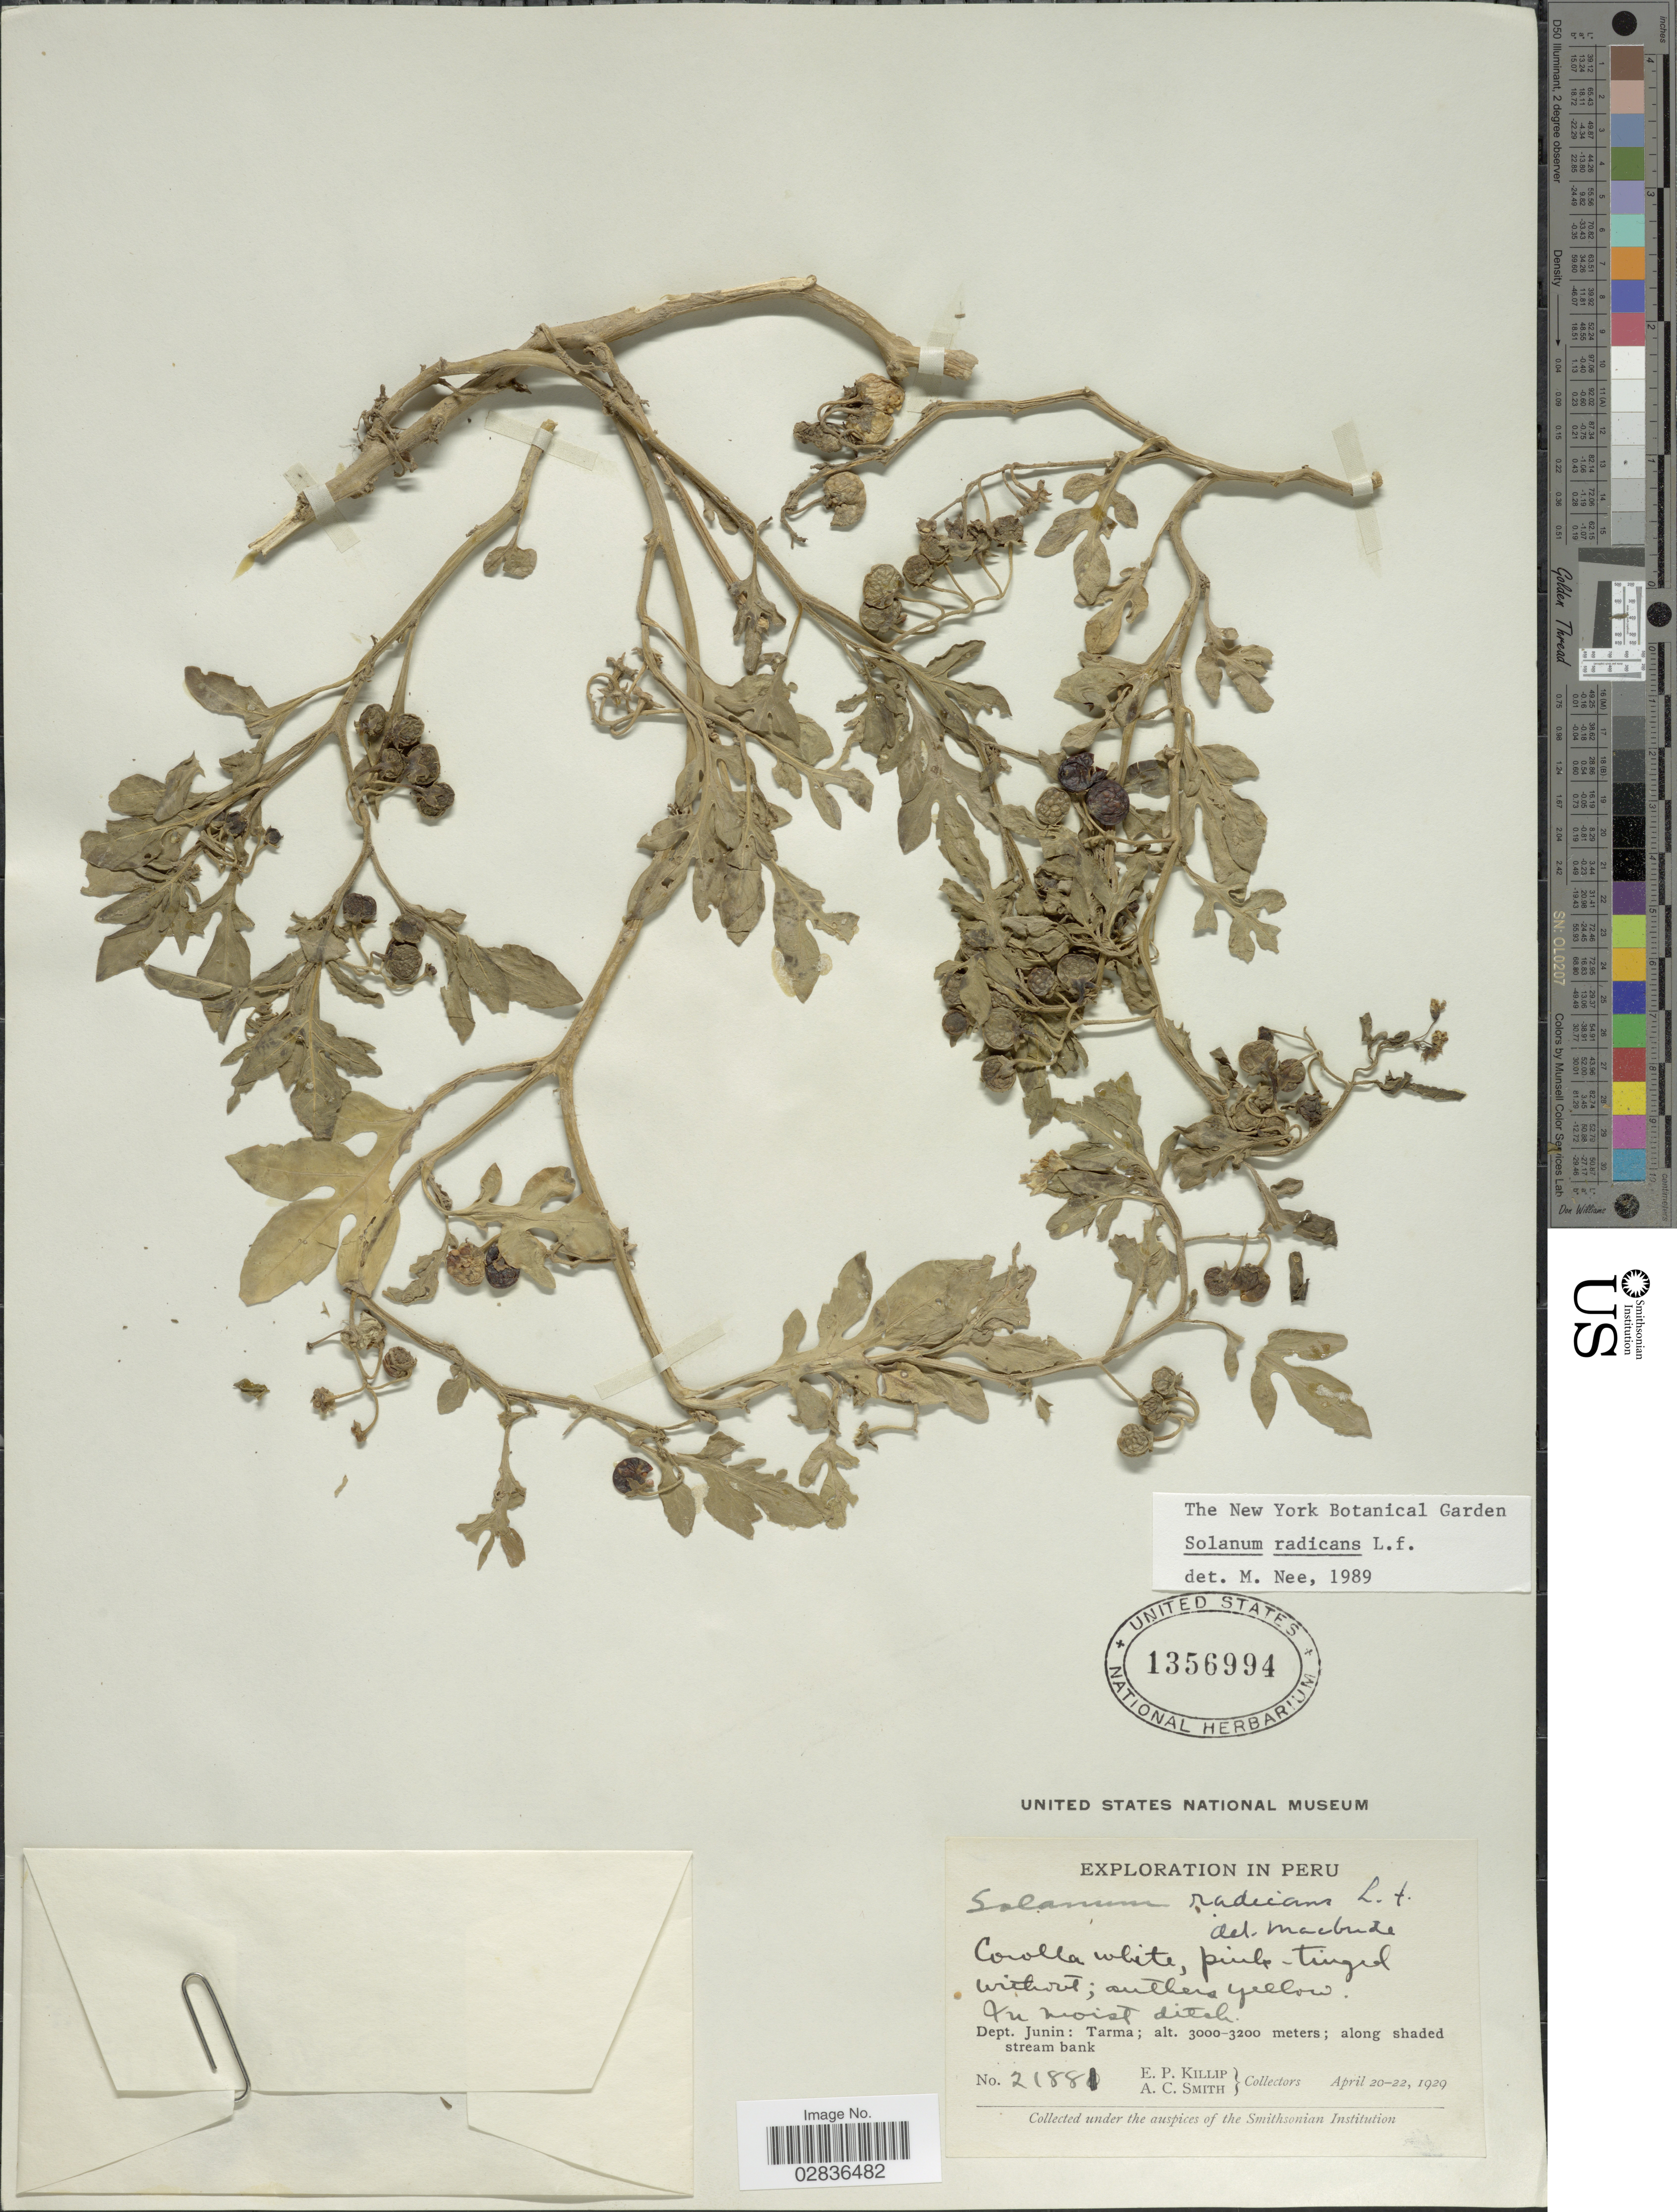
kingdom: Plantae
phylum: Tracheophyta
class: Magnoliopsida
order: Solanales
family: Solanaceae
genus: Solanum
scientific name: Solanum radicans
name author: L. f.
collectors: E. P. Killip & A. C. Smith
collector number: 21881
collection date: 1929-04-20/1929-04-22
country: Peru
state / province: Junín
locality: Dept. Junin: Tarma.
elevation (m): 3000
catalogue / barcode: US 1356994